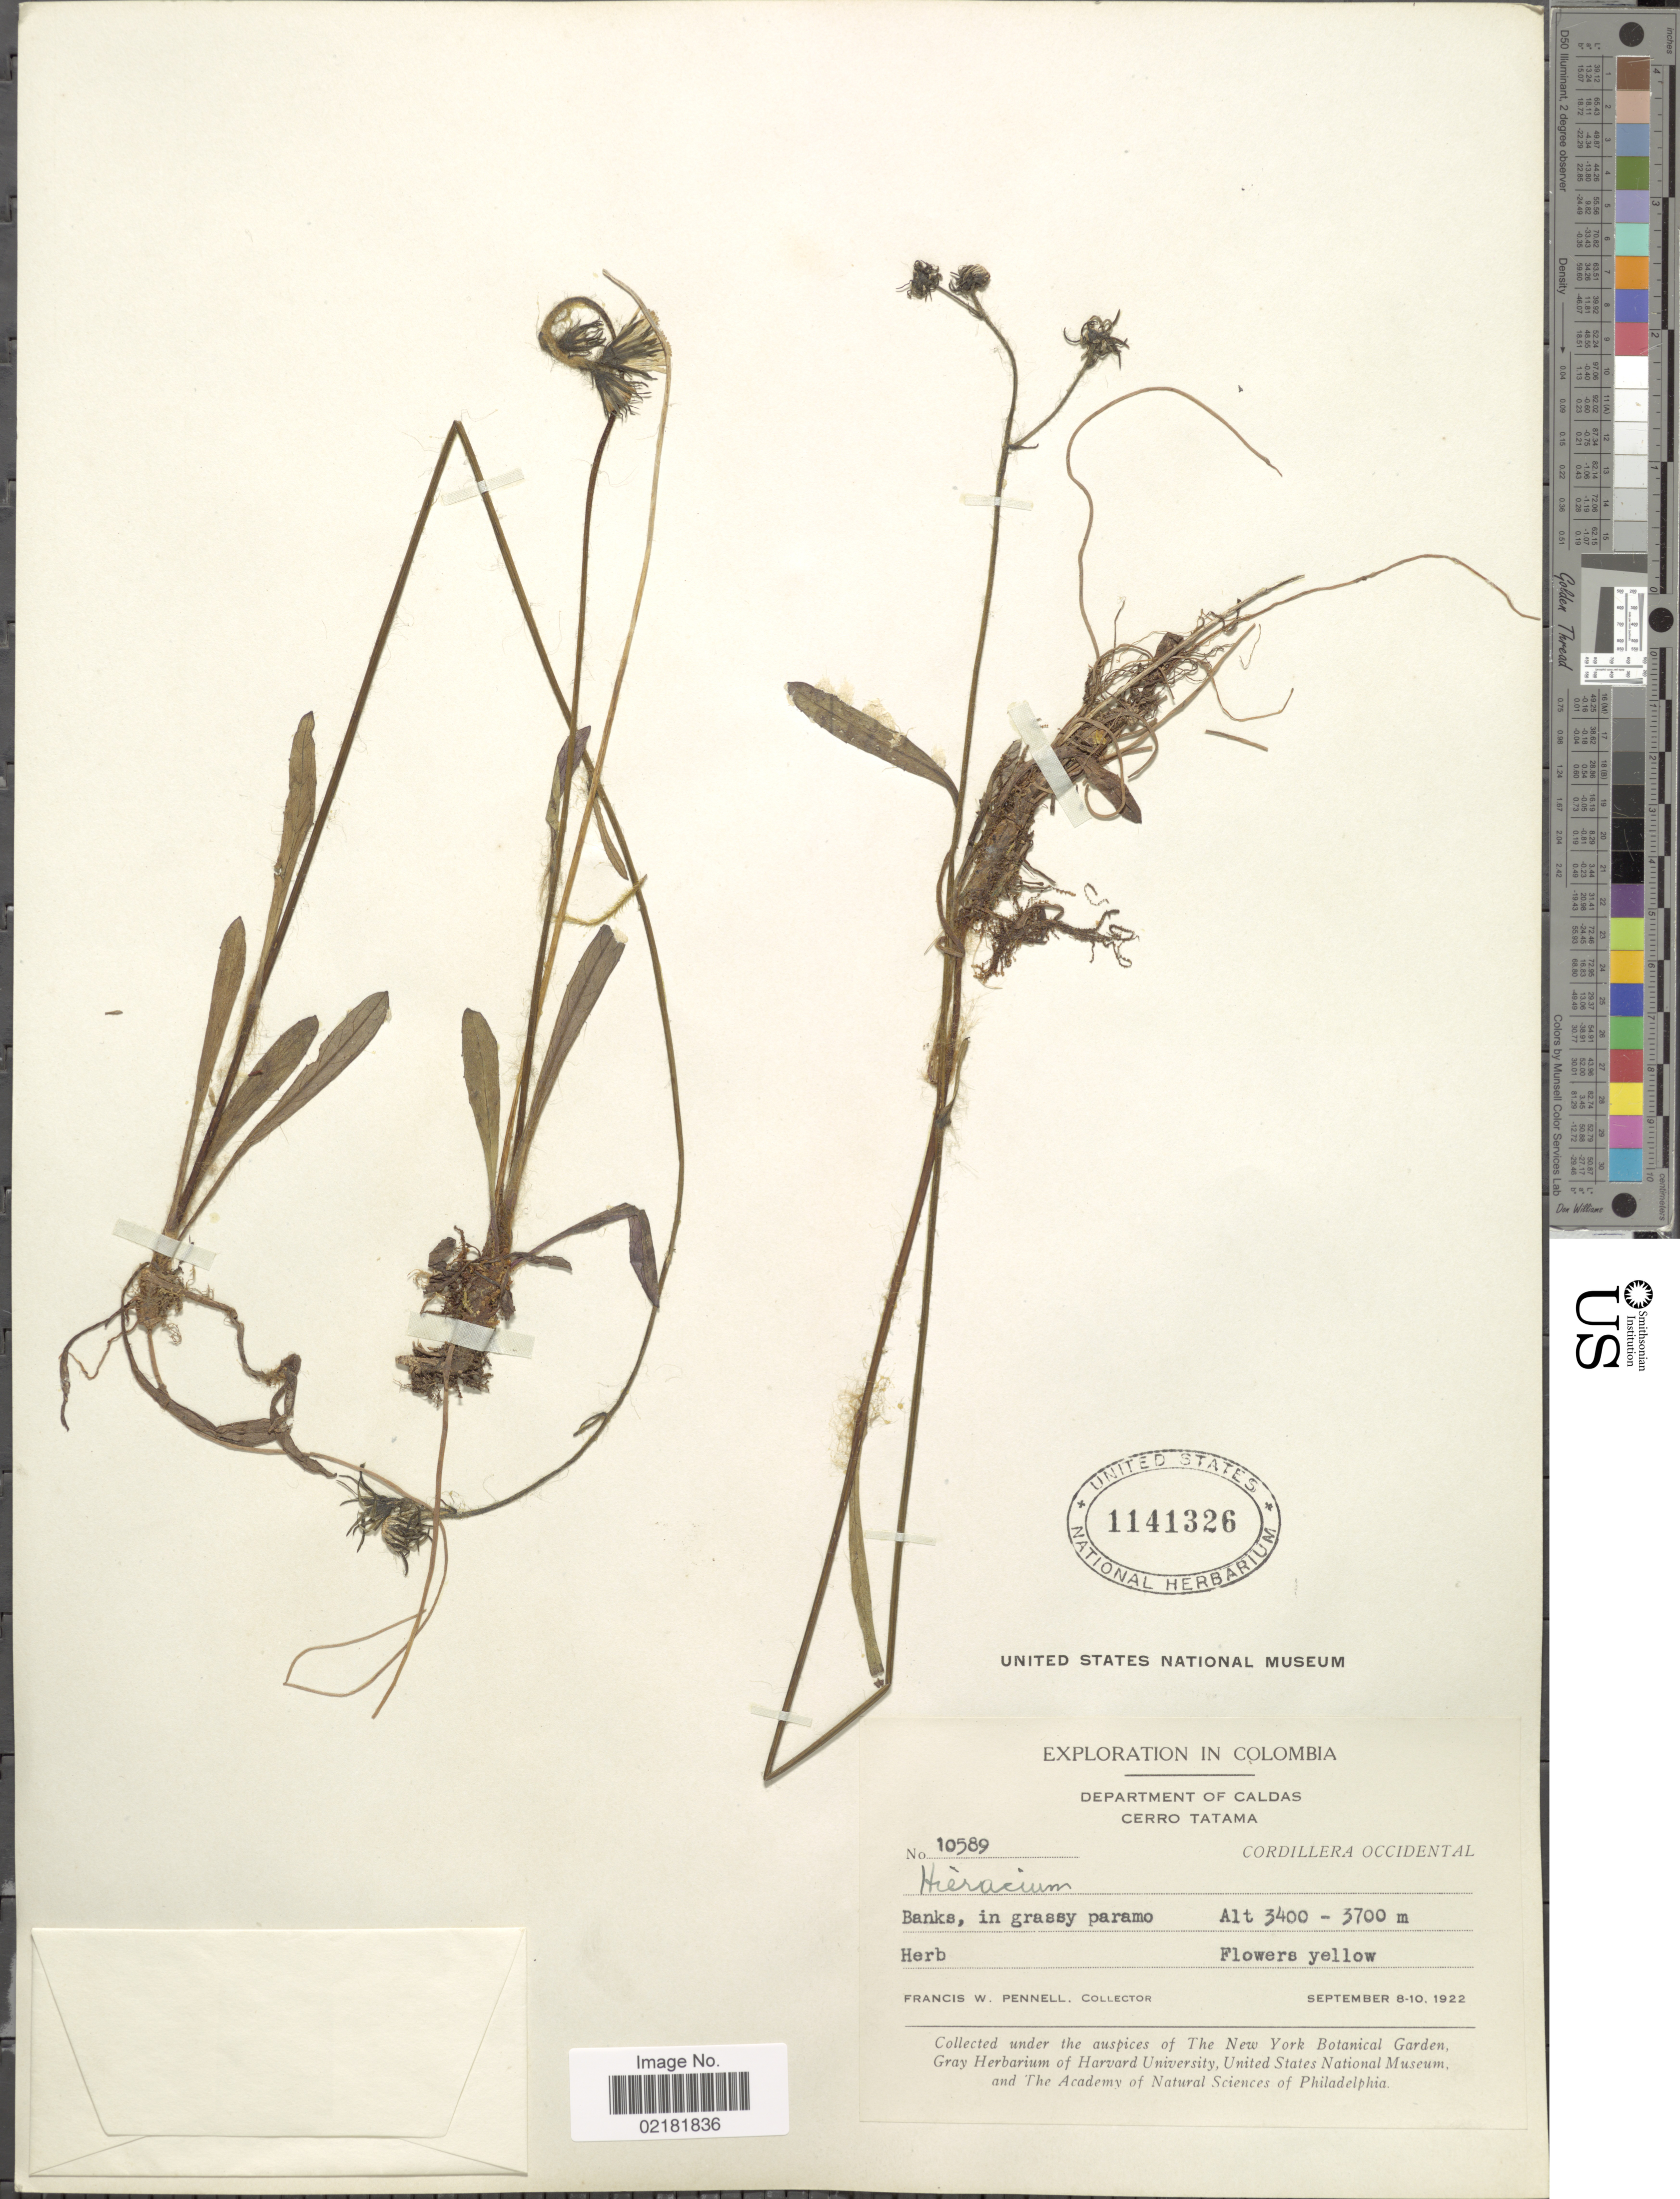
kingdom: Plantae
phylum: Tracheophyta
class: Magnoliopsida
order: Asterales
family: Asteraceae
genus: Hieracium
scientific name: Hieracium repandulare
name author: Druce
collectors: F. W. Pennell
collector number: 10589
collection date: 1922-09-08/1922-09-10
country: Colombia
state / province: Caldas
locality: Cerro Tatama, Cordillera Occidental, banks.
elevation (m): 3400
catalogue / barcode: US 1141326